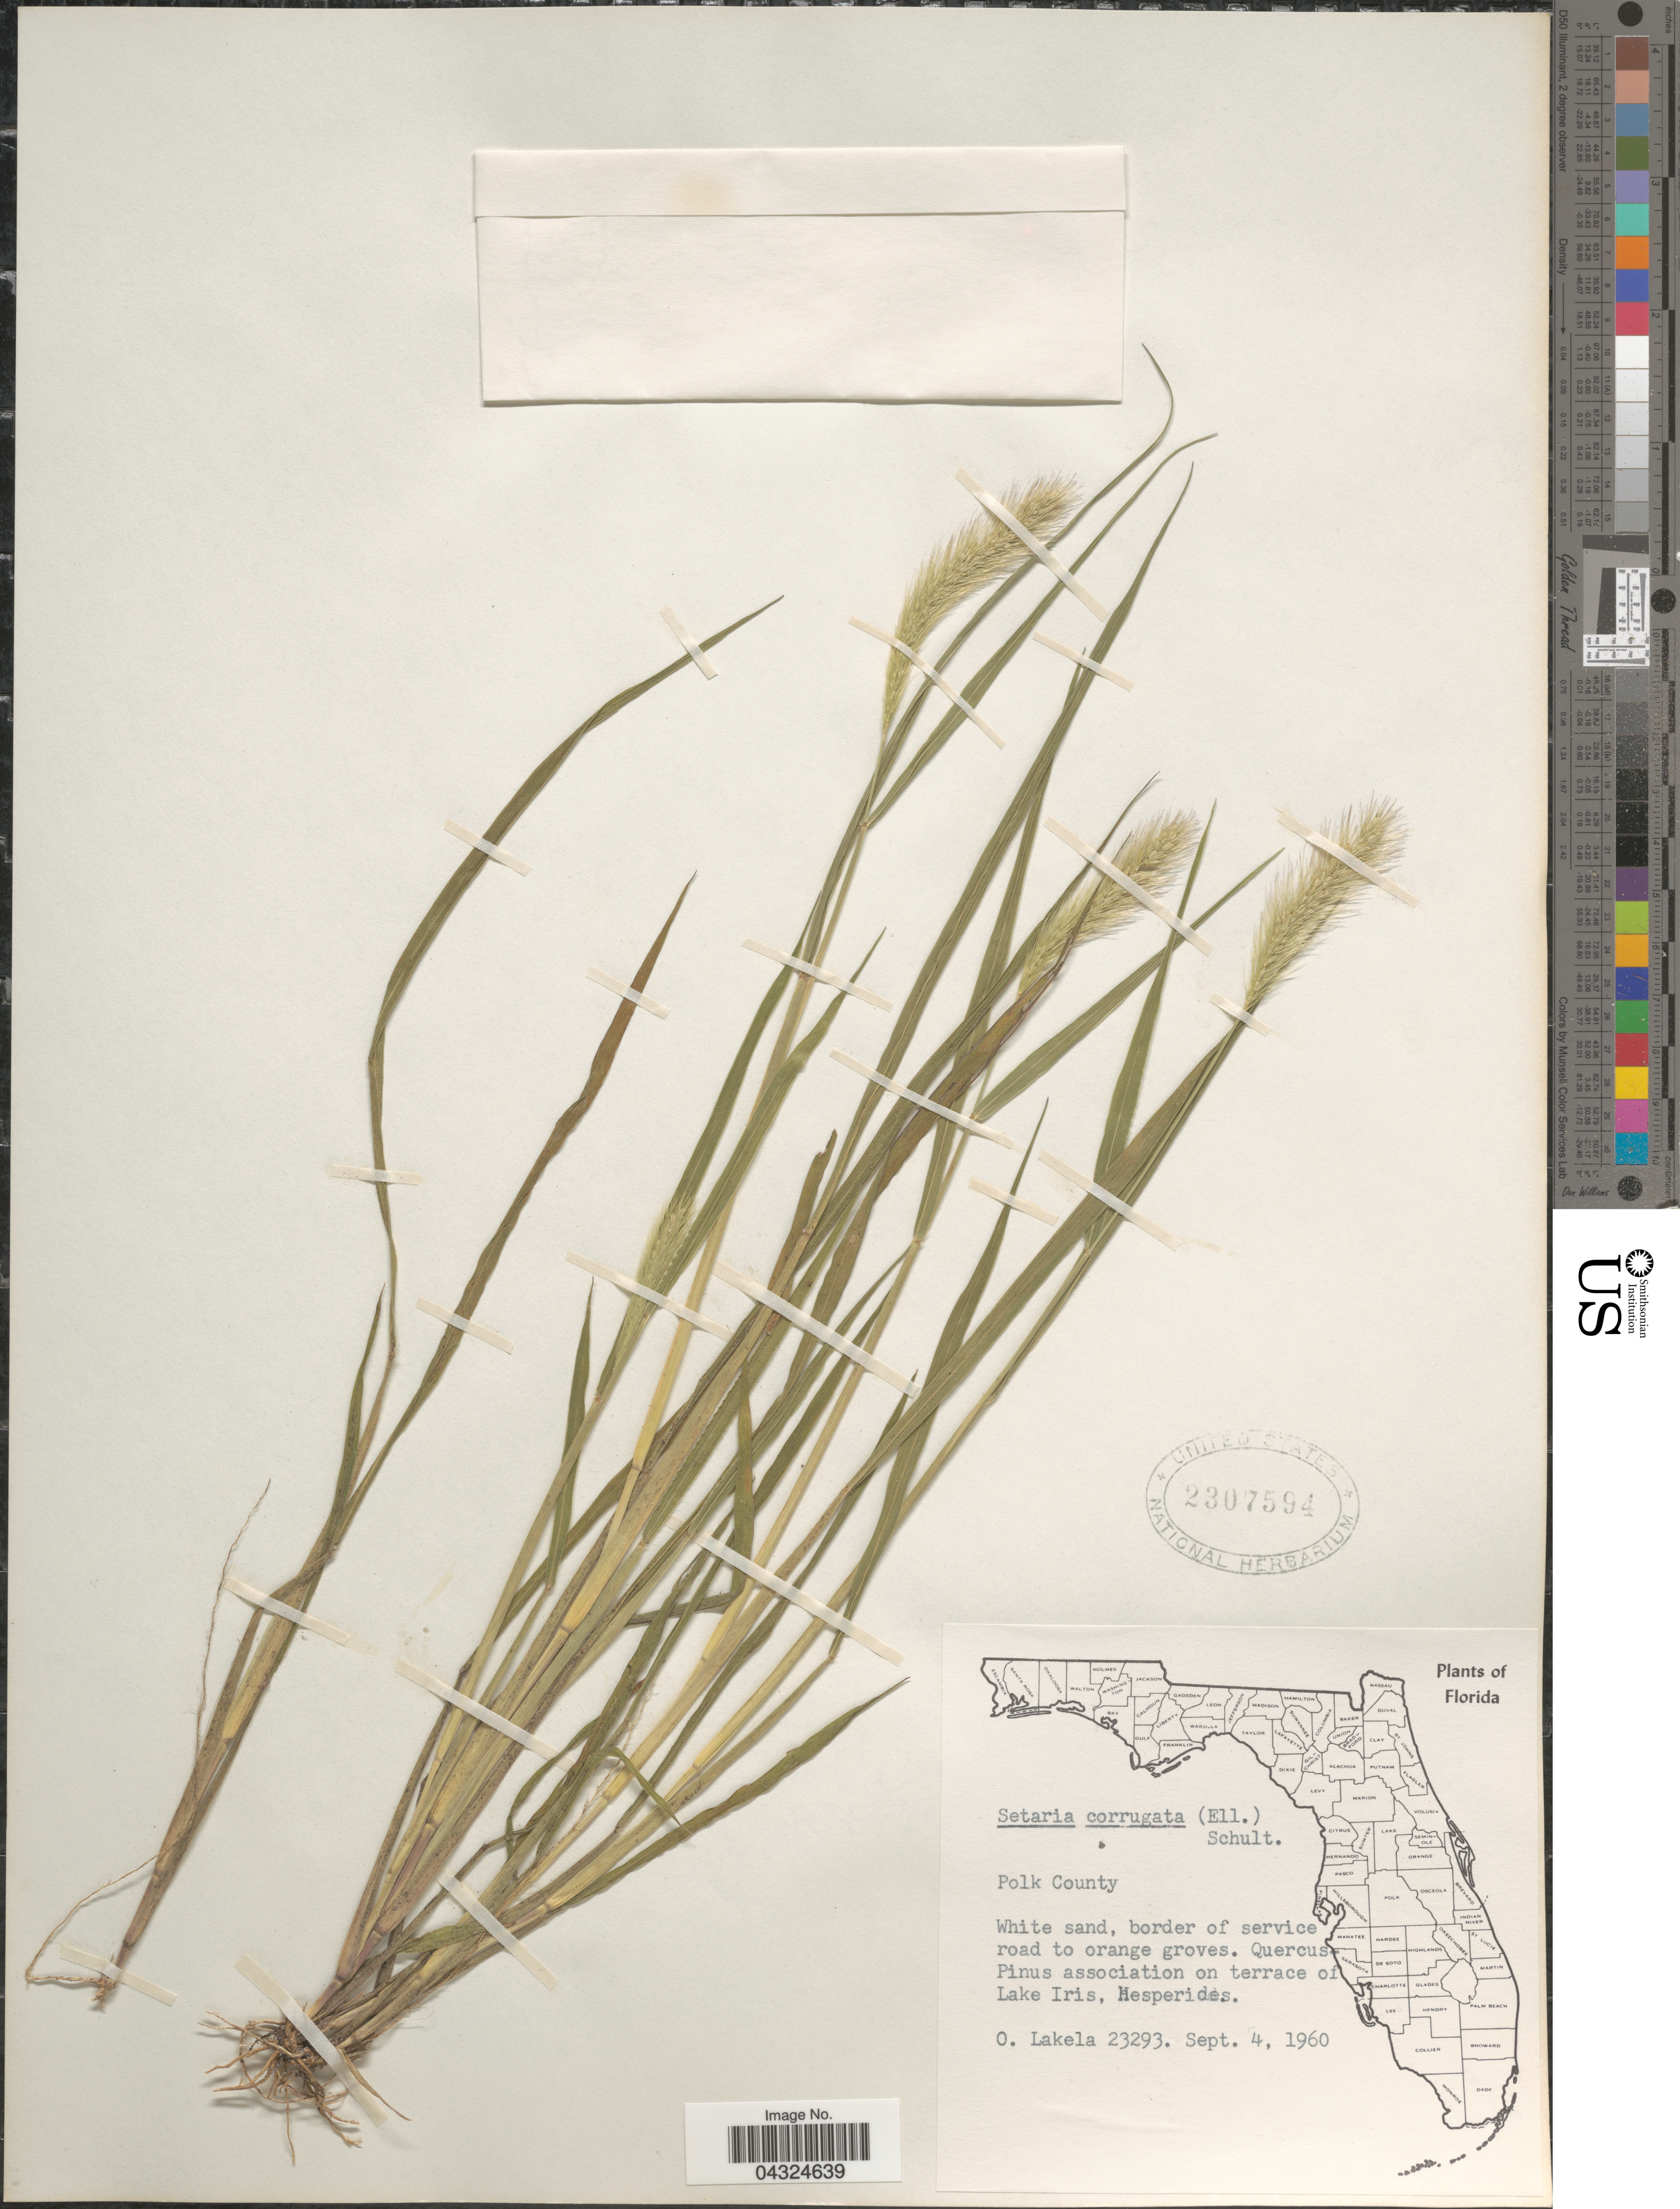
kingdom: Plantae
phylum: Tracheophyta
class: Liliopsida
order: Poales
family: Poaceae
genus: Setaria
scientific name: Setaria corrugata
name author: (Elliott) Schult.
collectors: O. Lakela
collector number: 23293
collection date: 1960-09-04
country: United States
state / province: Florida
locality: Polk County. White sand, border of service road to orange groves. On terrace of Lake Iris, Hesperides.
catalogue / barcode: US 2307594